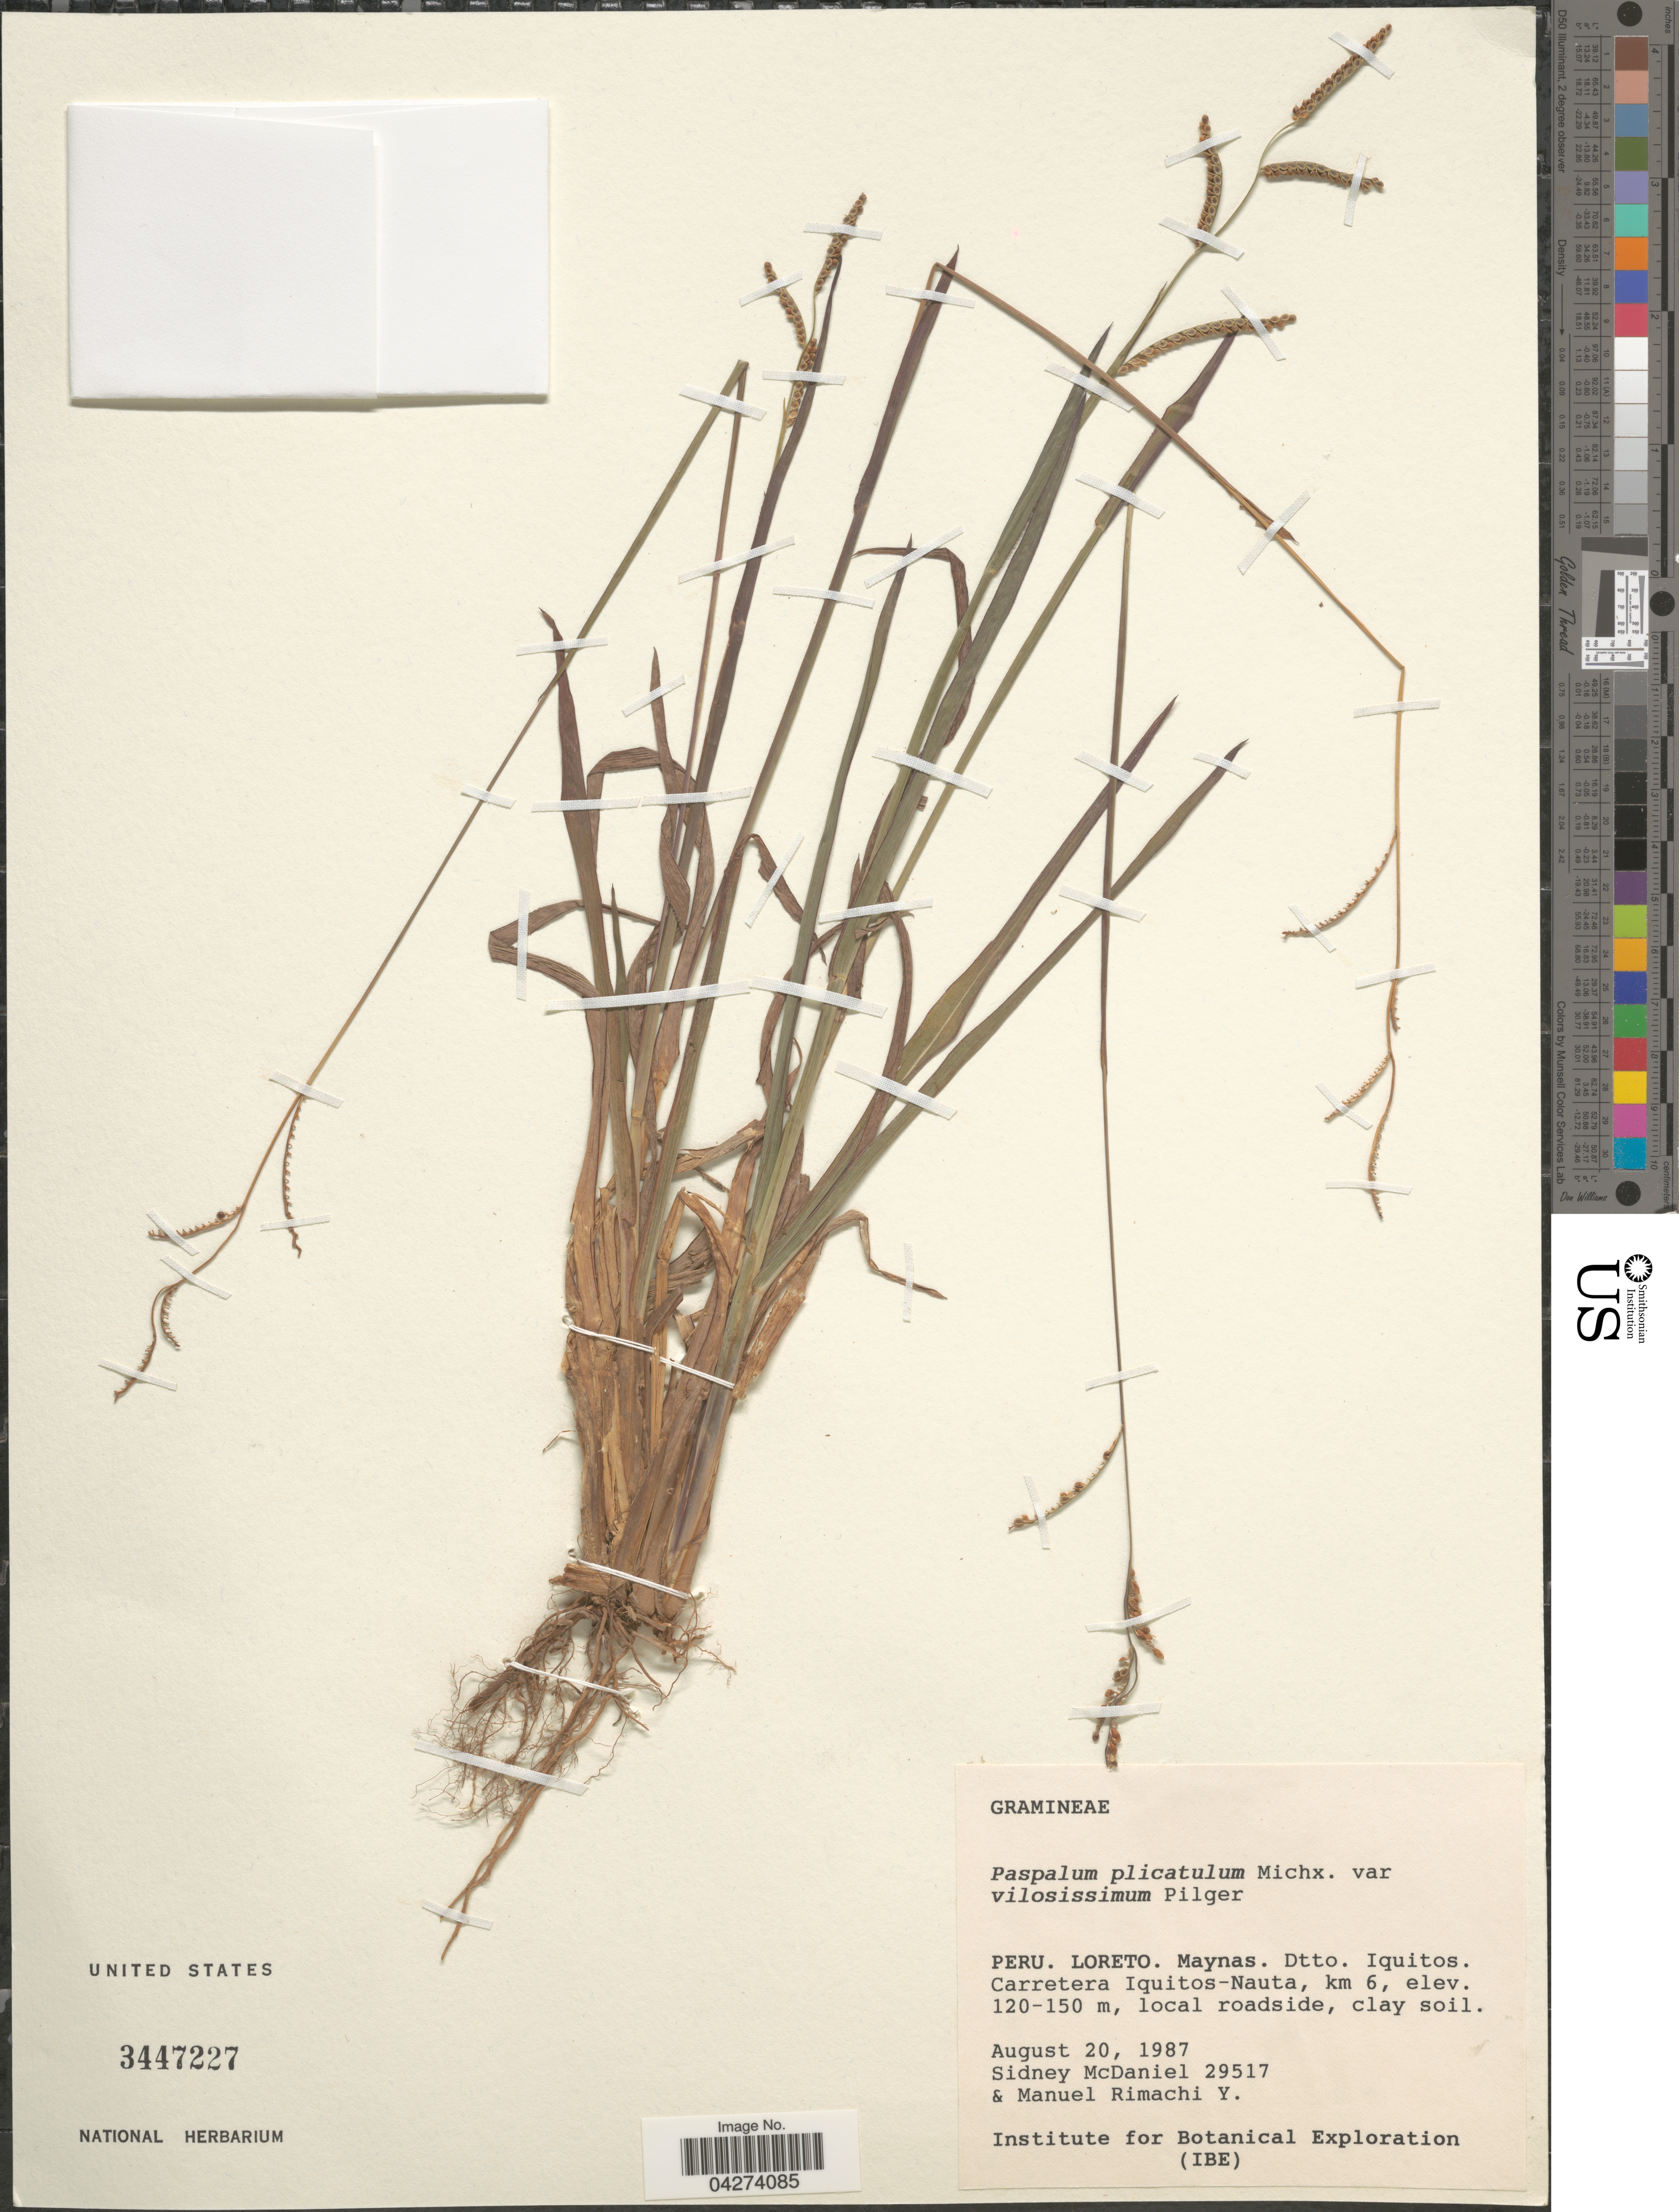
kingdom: Plantae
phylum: Tracheophyta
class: Liliopsida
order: Poales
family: Poaceae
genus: Paspalum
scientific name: Paspalum plicatulum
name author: Michx.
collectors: S. McDaniel & M. Rimachi Y.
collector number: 29517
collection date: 1987-08-20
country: Peru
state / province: Loreto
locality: Maynas. Dtto. Iquitos. Carretera Iquitos-Nauta, km 6. Institute for Botanical Exploration (IBE).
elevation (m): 120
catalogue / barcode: US 3447227